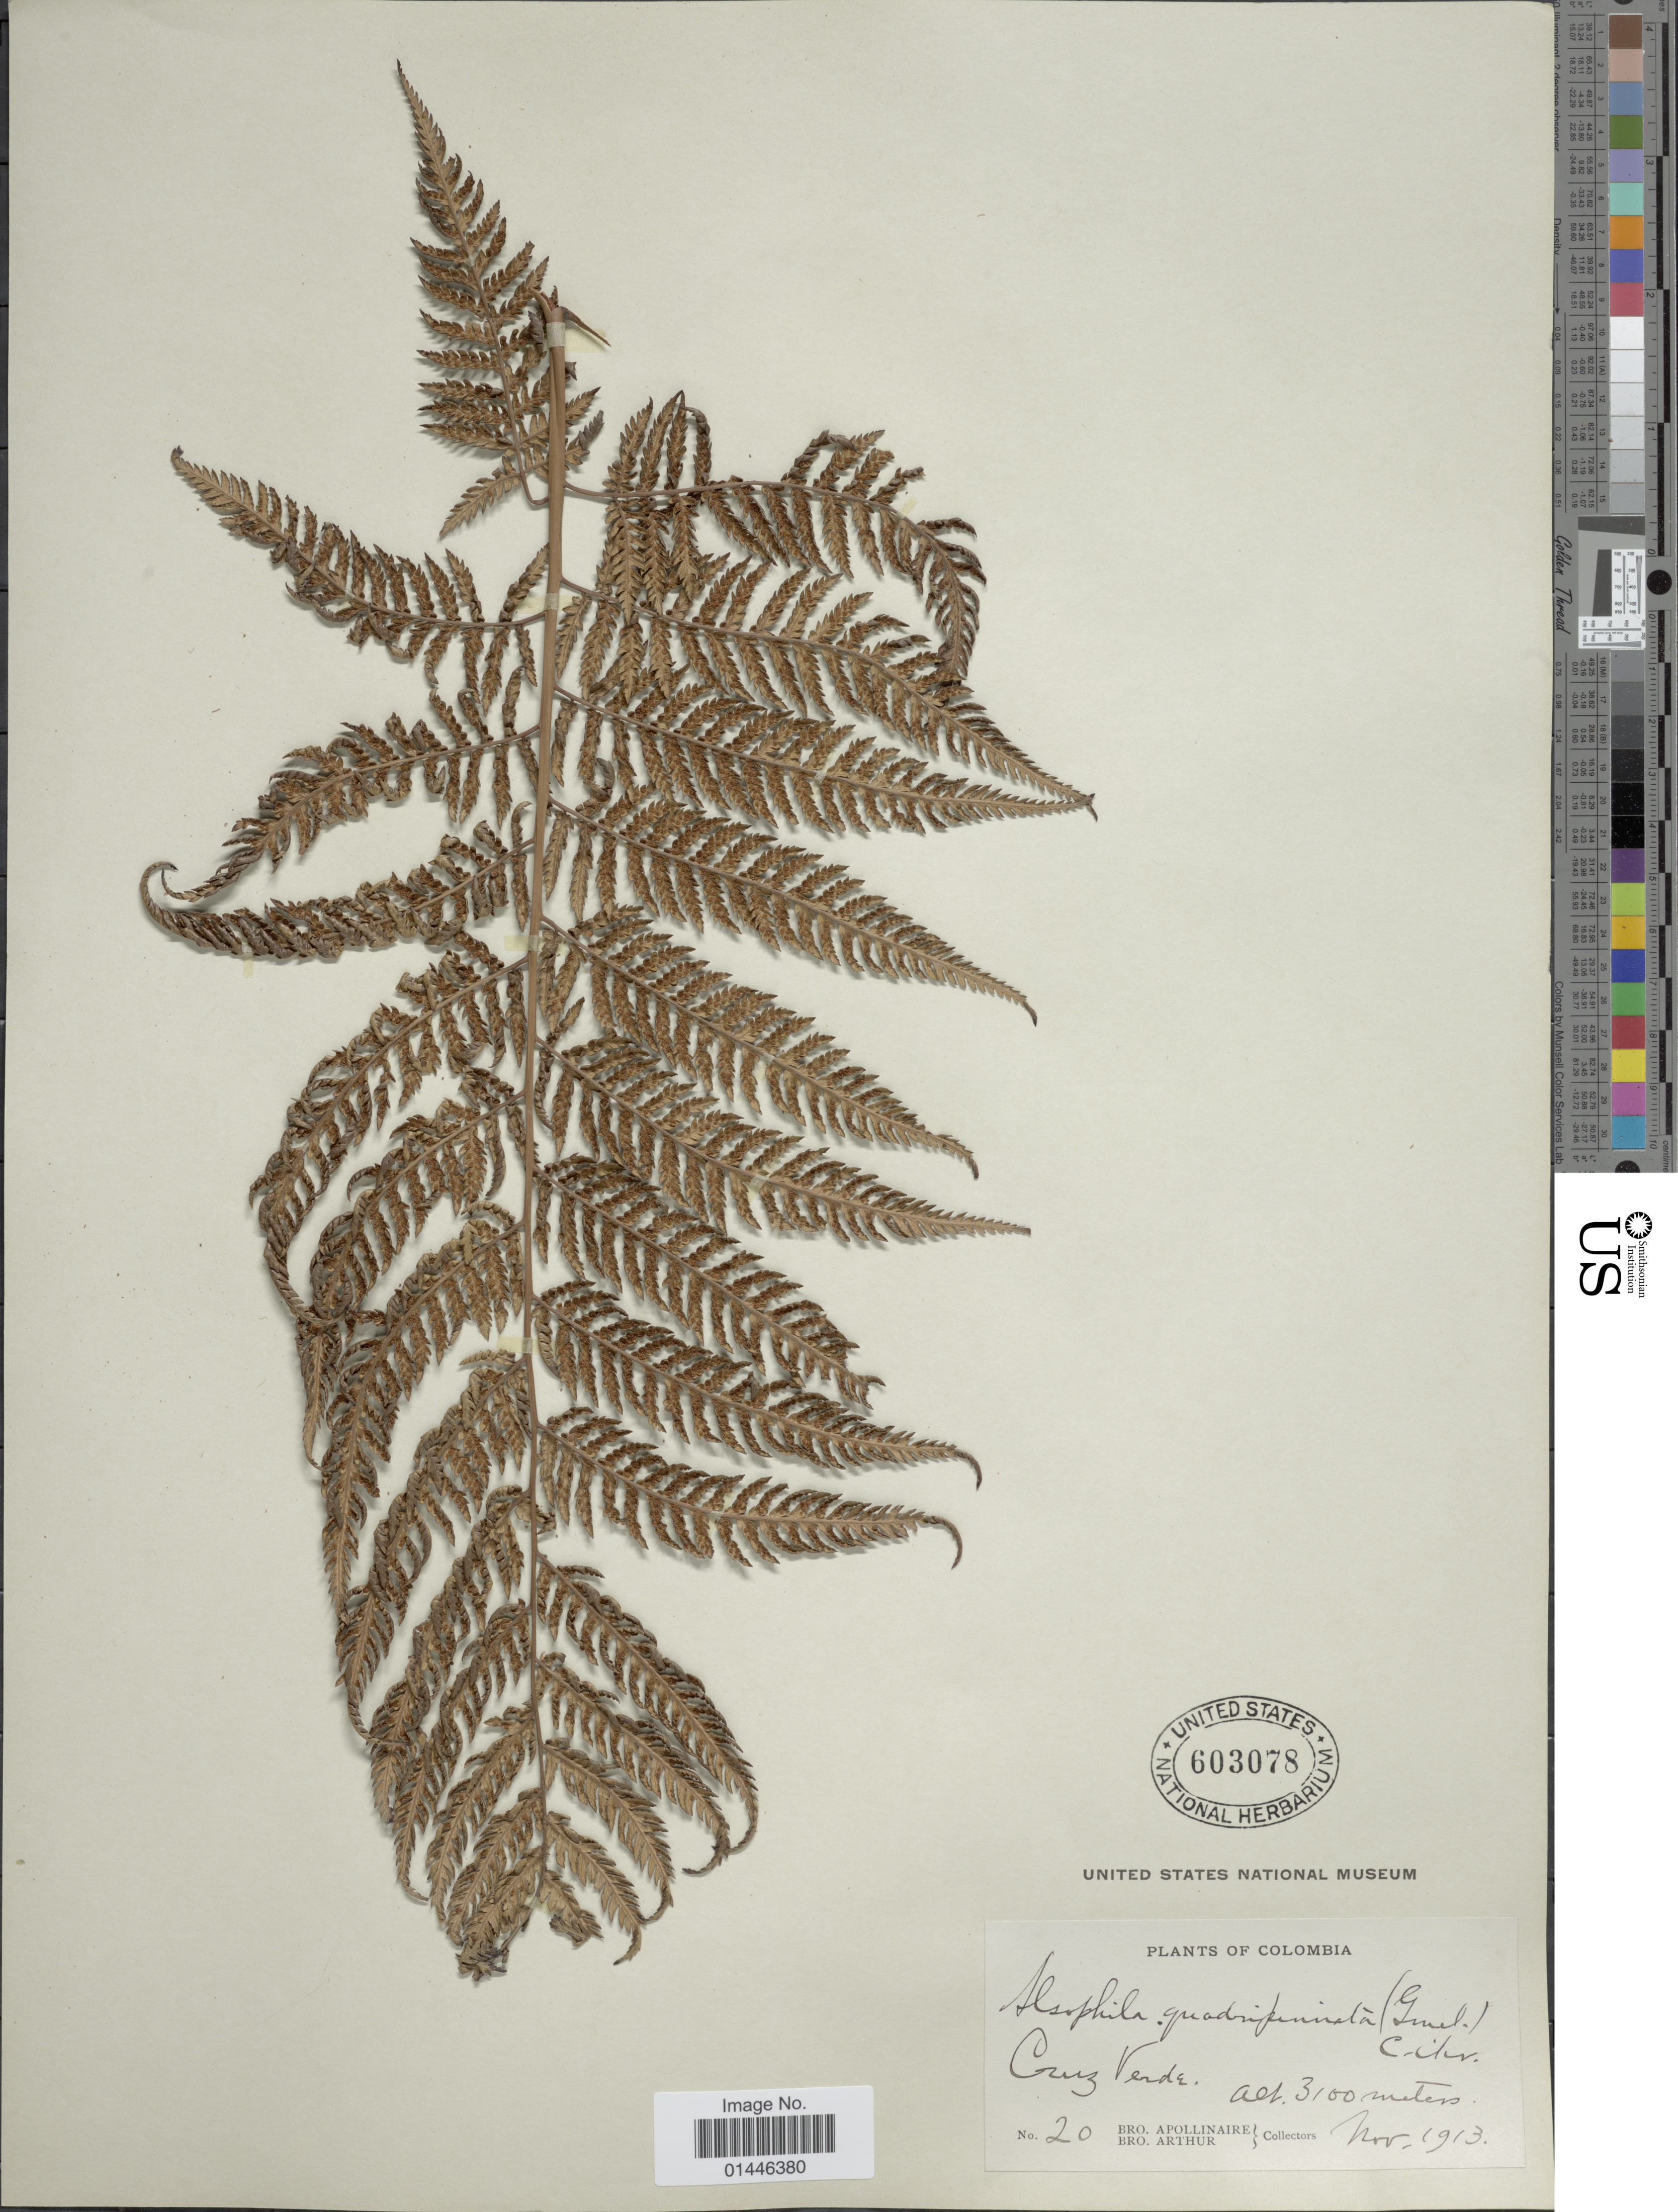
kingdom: Plantae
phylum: Tracheophyta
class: Polypodiopsida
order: Cyatheales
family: Dicksoniaceae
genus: Lophosoria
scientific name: Lophosoria quadripinnata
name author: (J.F. Gmel.) C. Chr.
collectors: Bro. Apollinaire & Bro. Arthur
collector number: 20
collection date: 1913-11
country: Colombia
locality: Cruz Verde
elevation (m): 3100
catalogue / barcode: US 603078